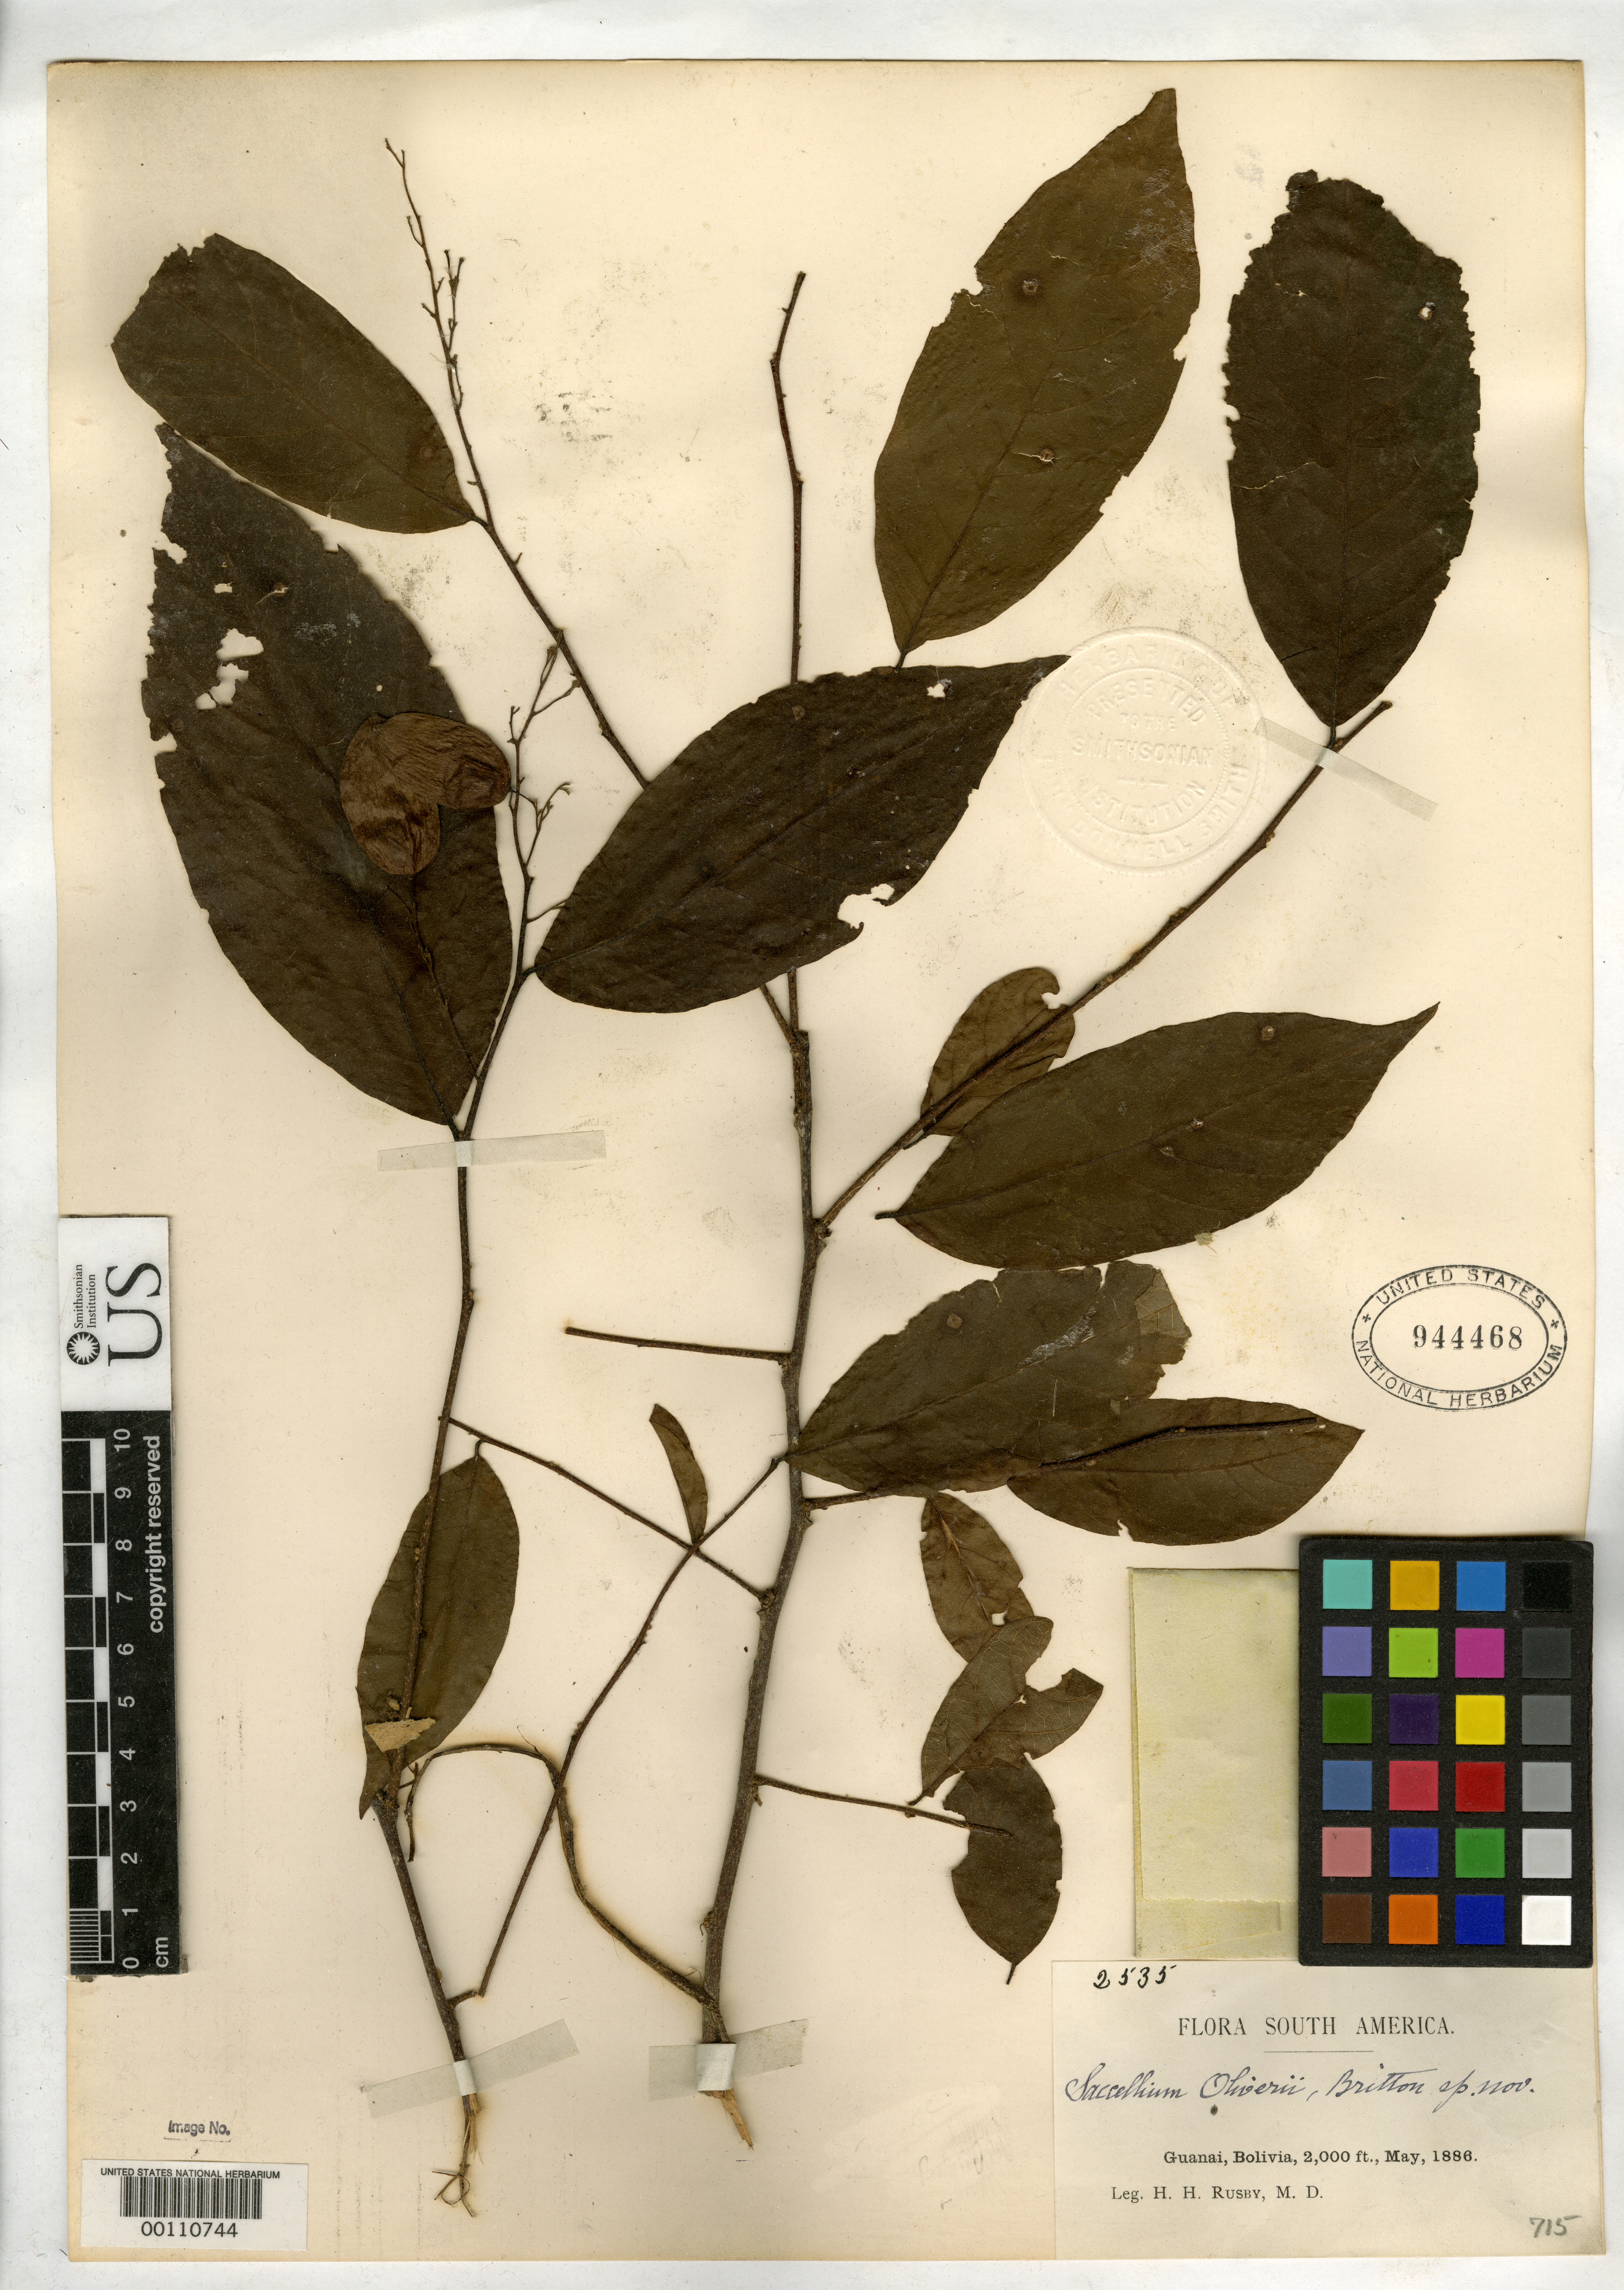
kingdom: Plantae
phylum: Tracheophyta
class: Magnoliopsida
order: Boraginales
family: Cordiaceae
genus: Saccellium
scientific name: Saccellium oliveri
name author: Britton ex Rusby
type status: Isotype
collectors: H. H. Rusby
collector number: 2535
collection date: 1886-05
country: Bolivia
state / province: La Páz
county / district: Larecaja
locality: Guanay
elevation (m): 610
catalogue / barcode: US 944468